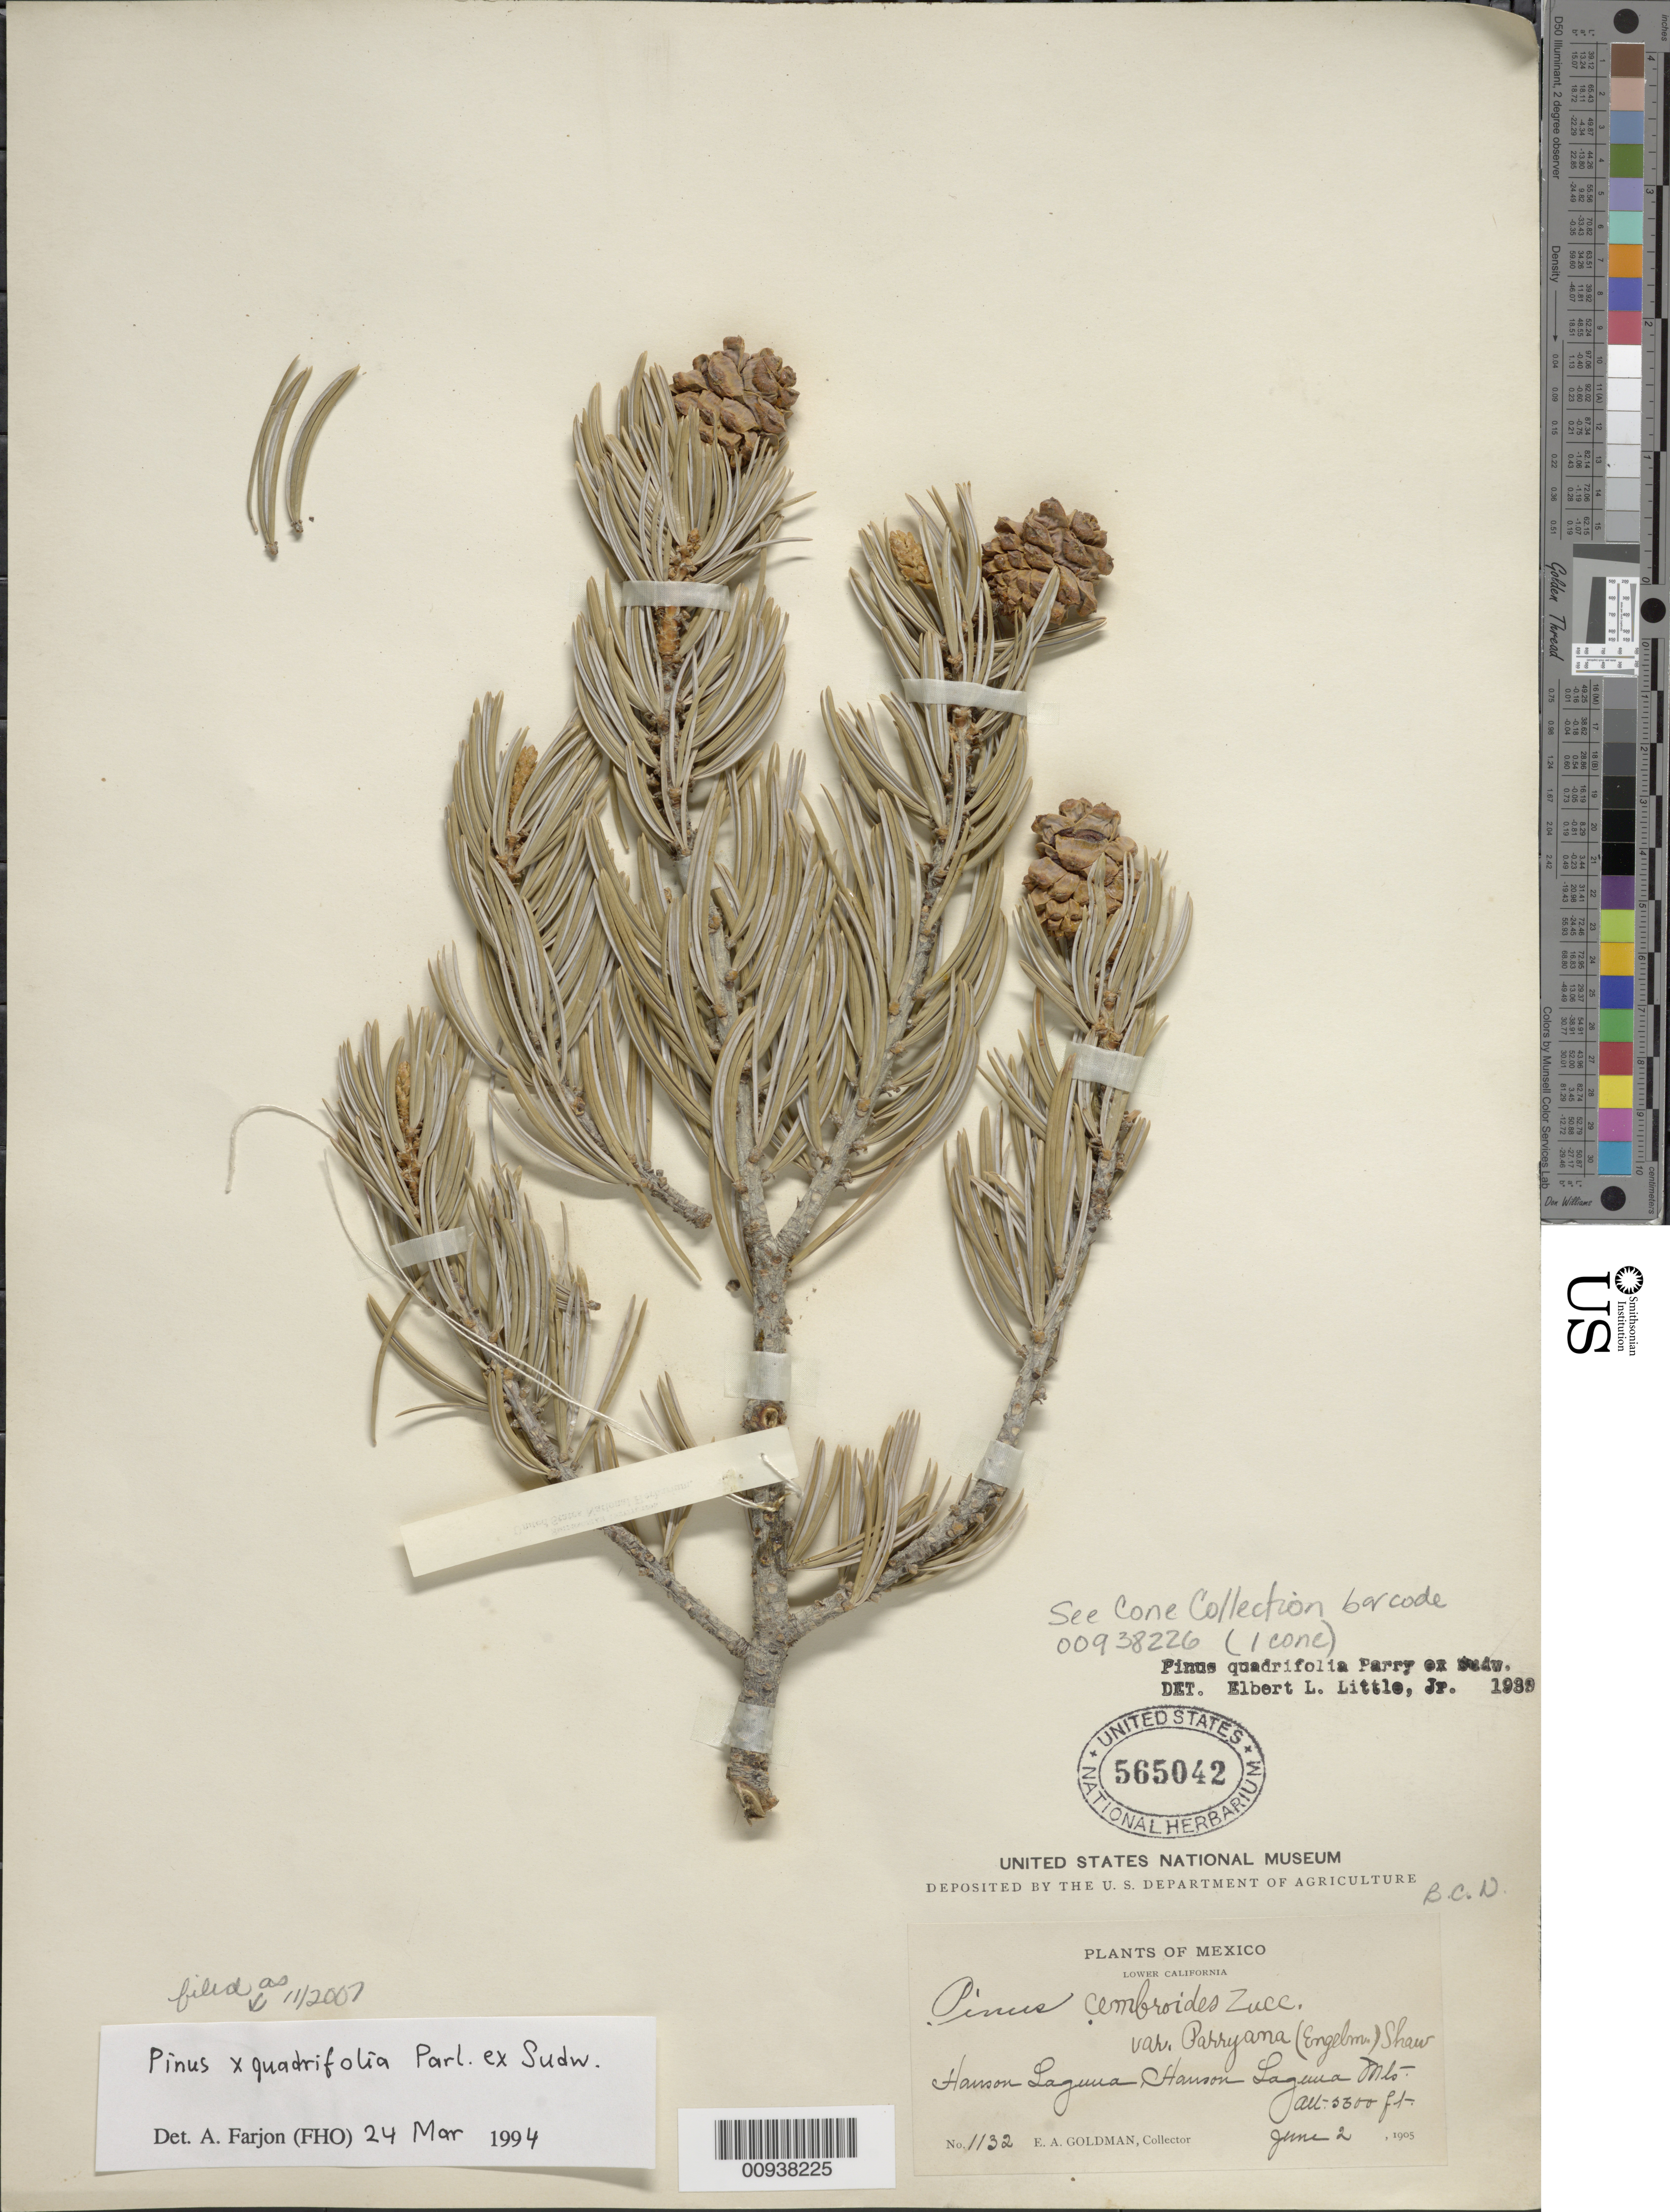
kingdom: Plantae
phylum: Tracheophyta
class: Pinopsida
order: Pinales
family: Pinaceae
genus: Pinus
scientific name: Pinus x quadrifolia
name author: Parl. ex Sudw.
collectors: E. A. Goldman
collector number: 1132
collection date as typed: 02 Jun 1905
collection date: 1905-06-02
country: Mexico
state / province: Baja California Norte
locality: Hanson Laguna, Hanson Laguna Mts.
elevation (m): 1707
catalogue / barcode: US 565042